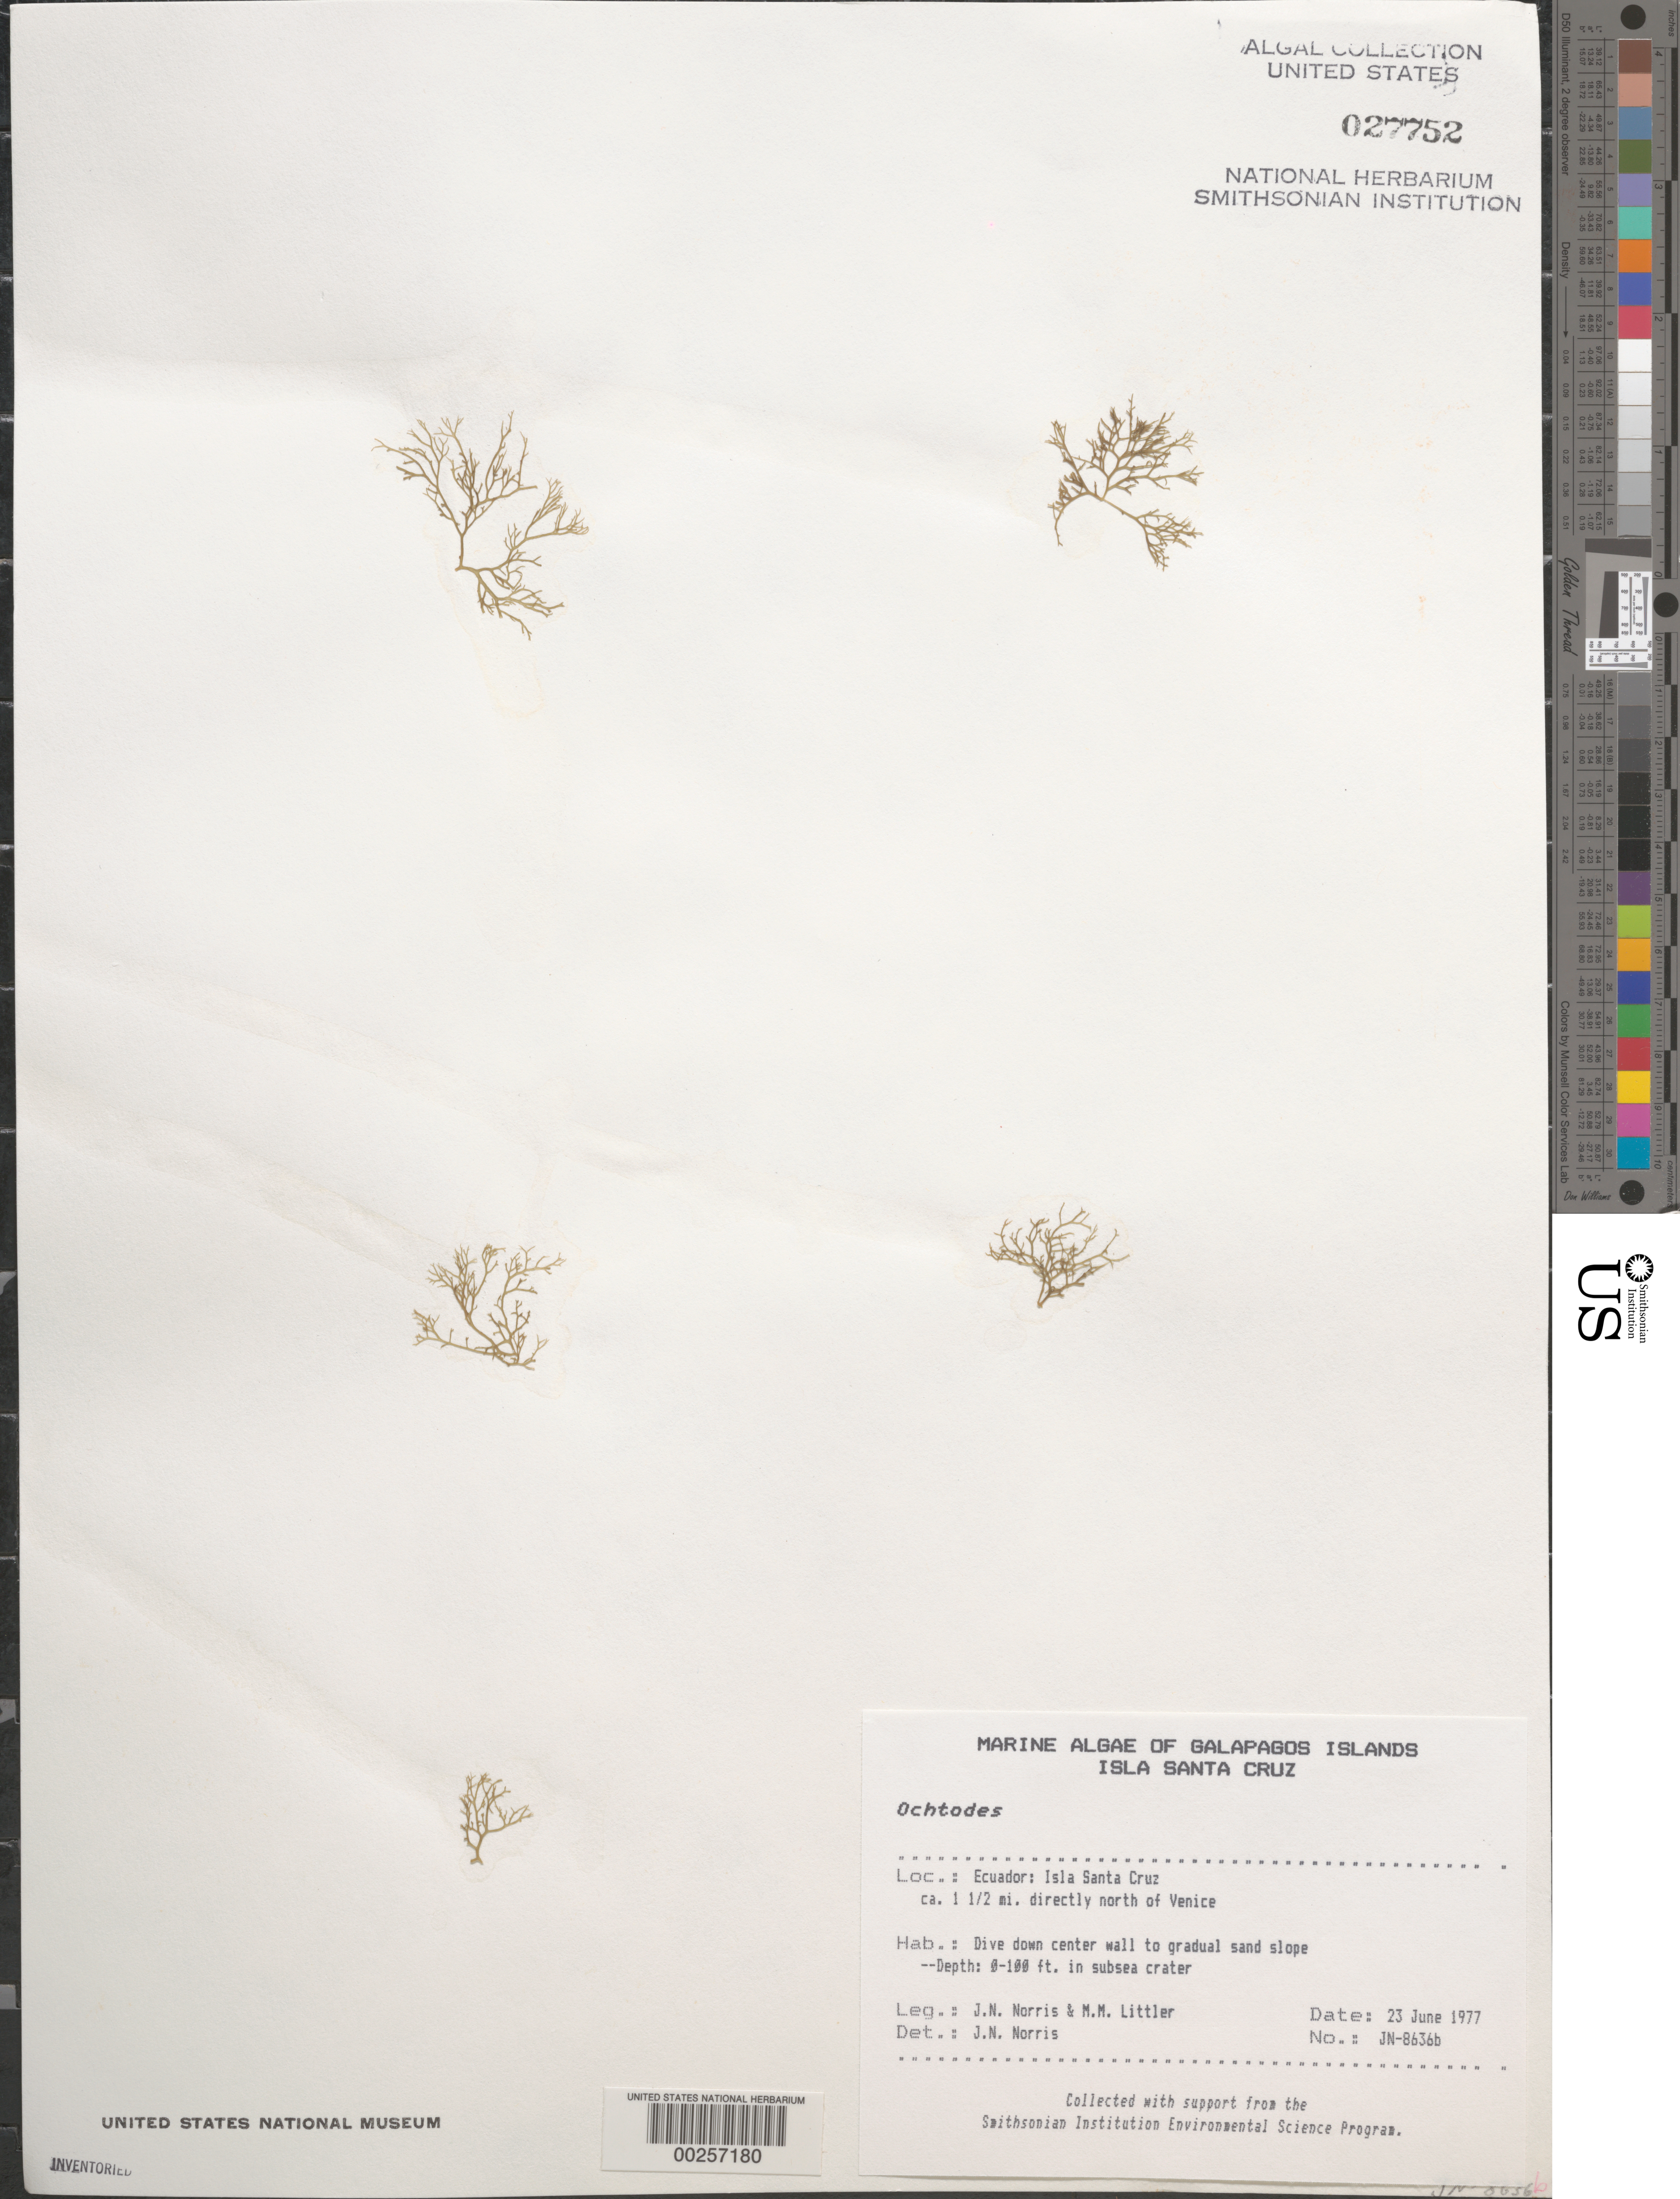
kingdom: Plantae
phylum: Rhodophyta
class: Florideophyceae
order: Gigartinales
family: Rhizophyllidaceae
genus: Ochtodes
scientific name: Ochtodes sp.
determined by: Norris, James N.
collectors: J. N. Norris & M. M. Littler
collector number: JN-8636b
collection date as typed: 23 Jun 1977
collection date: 1977-06-23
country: Ecuador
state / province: Colón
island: Santa Cruz [Indefatigable, Chaves]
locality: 1.5 miles N of Venice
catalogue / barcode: US 27752